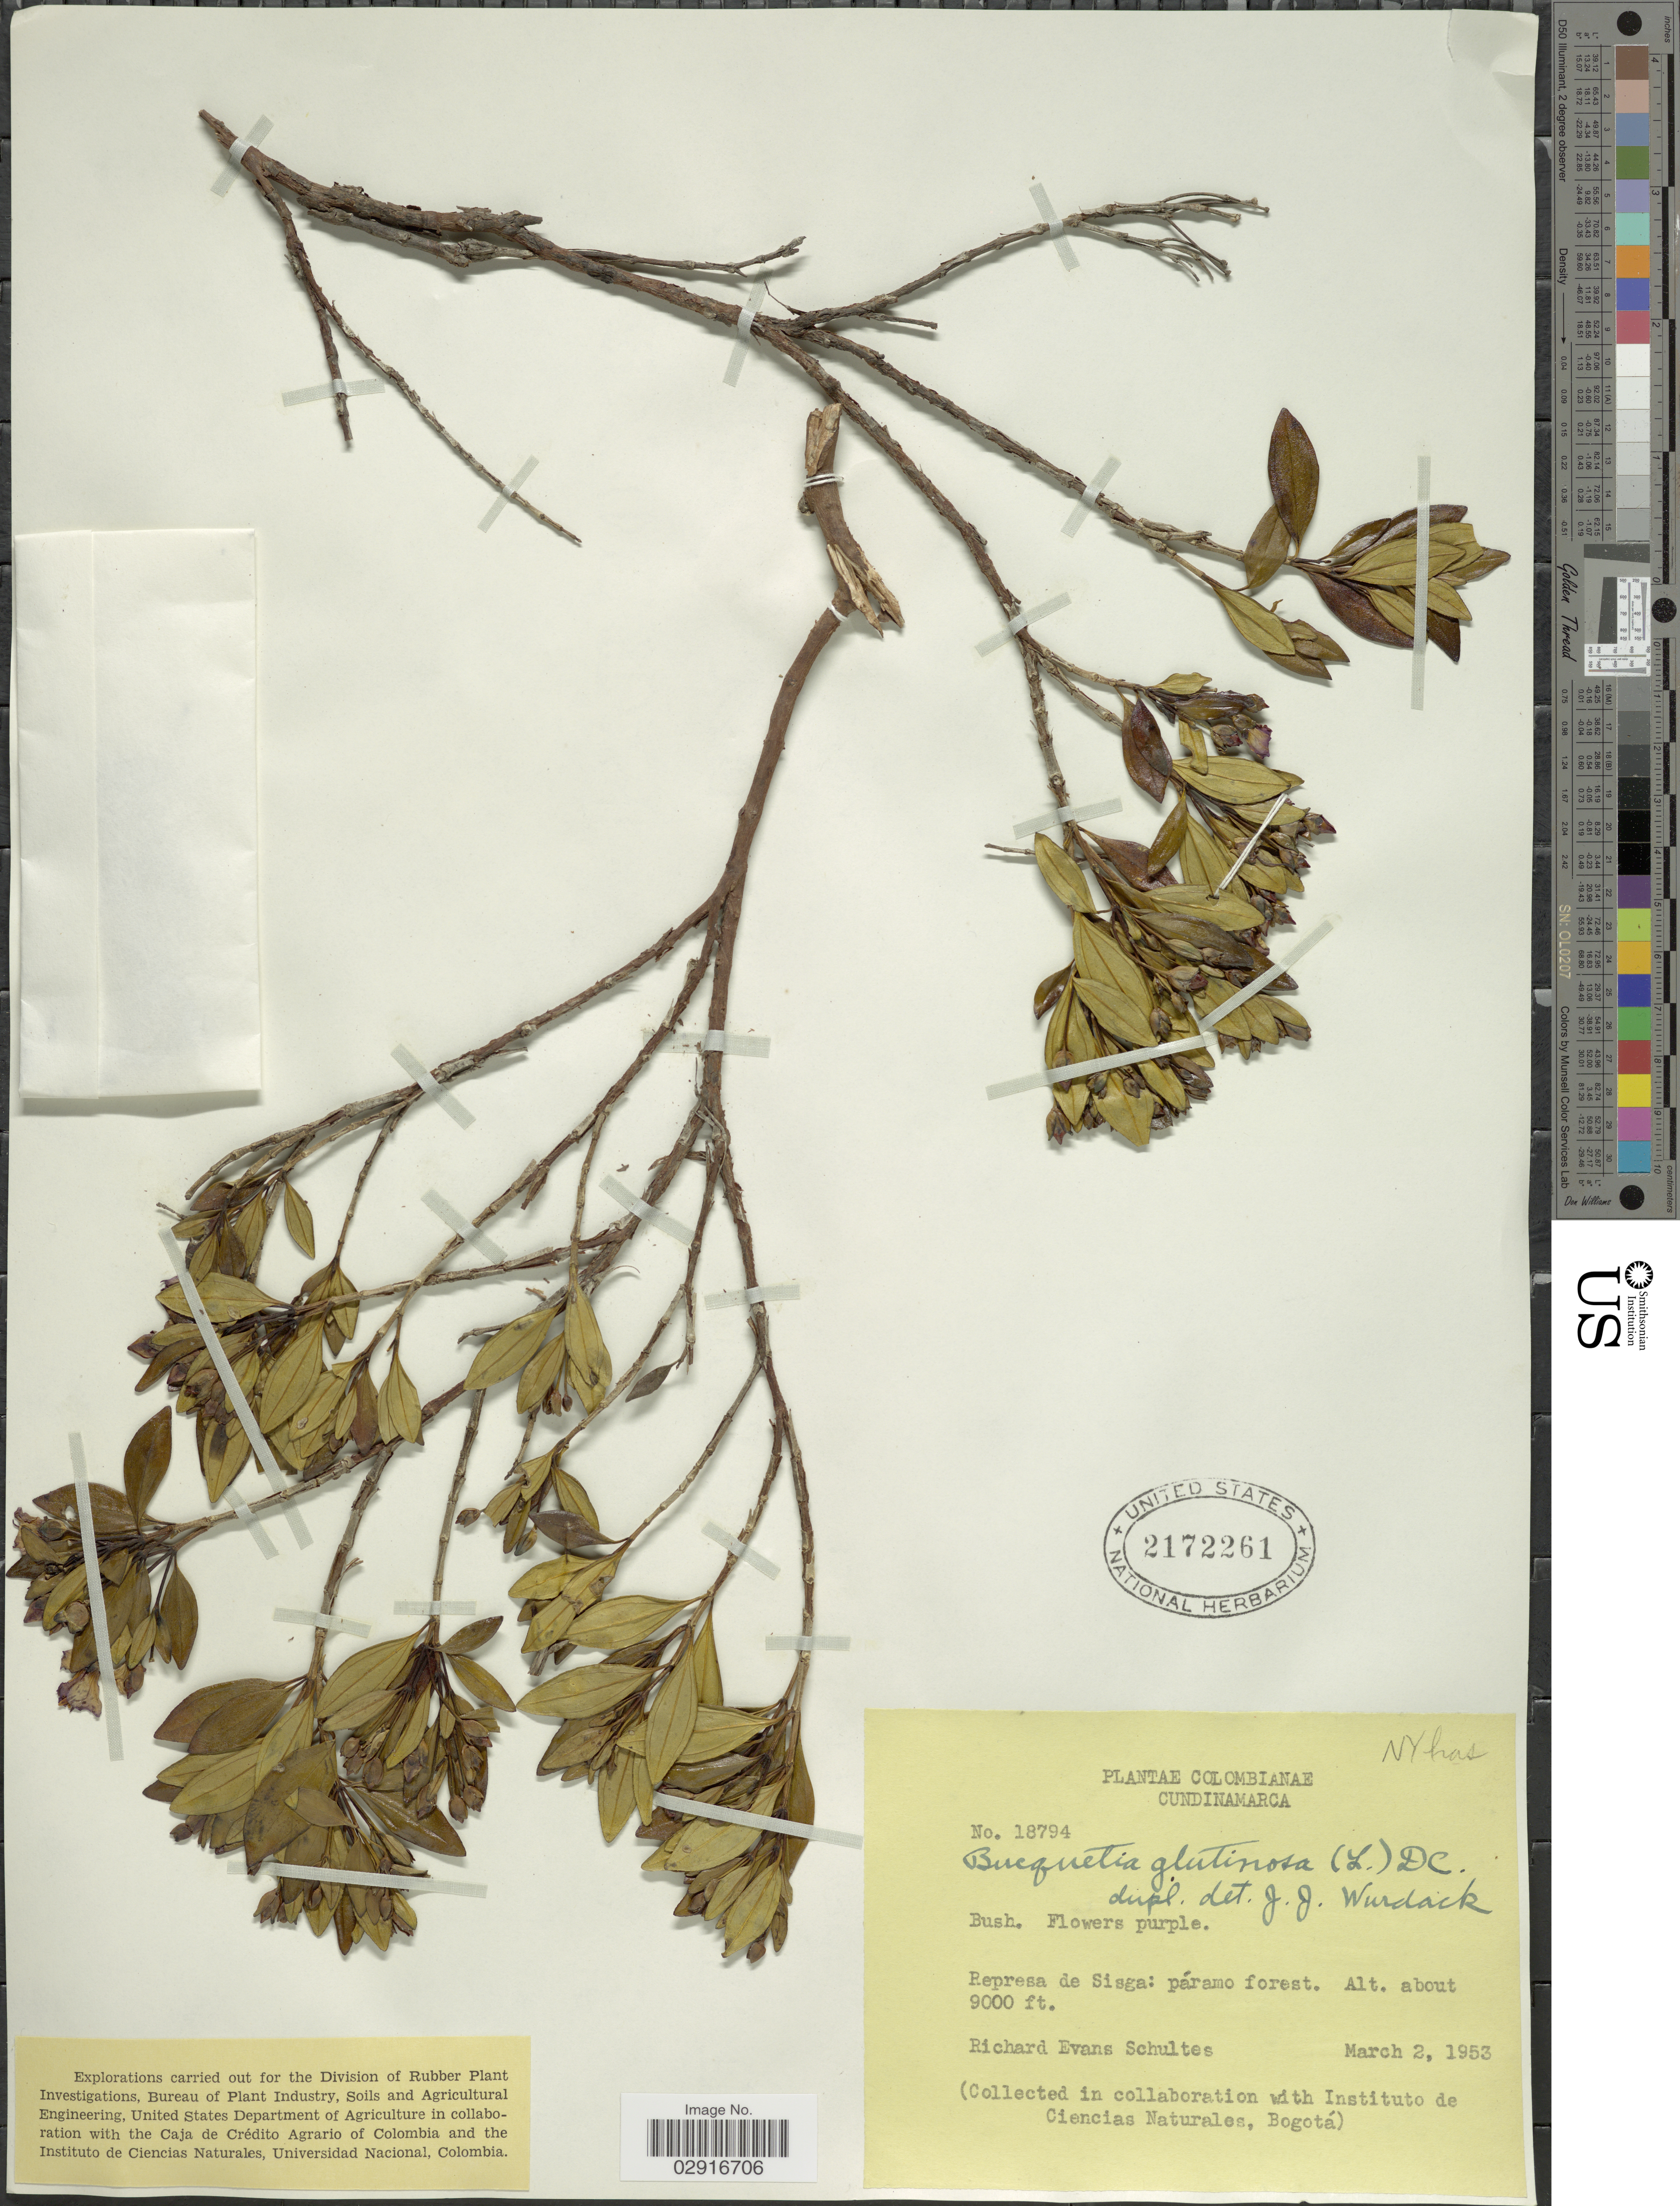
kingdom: Plantae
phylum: Tracheophyta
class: Magnoliopsida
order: Myrtales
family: Melastomataceae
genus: Bucquetia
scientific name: Bucquetia glutinosa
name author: DC.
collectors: R. E. Schultes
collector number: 18794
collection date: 1953-03-02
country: Colombia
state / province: Cundinamarca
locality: Represa de Sisga: páramo forest.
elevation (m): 2743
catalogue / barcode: US 2172261